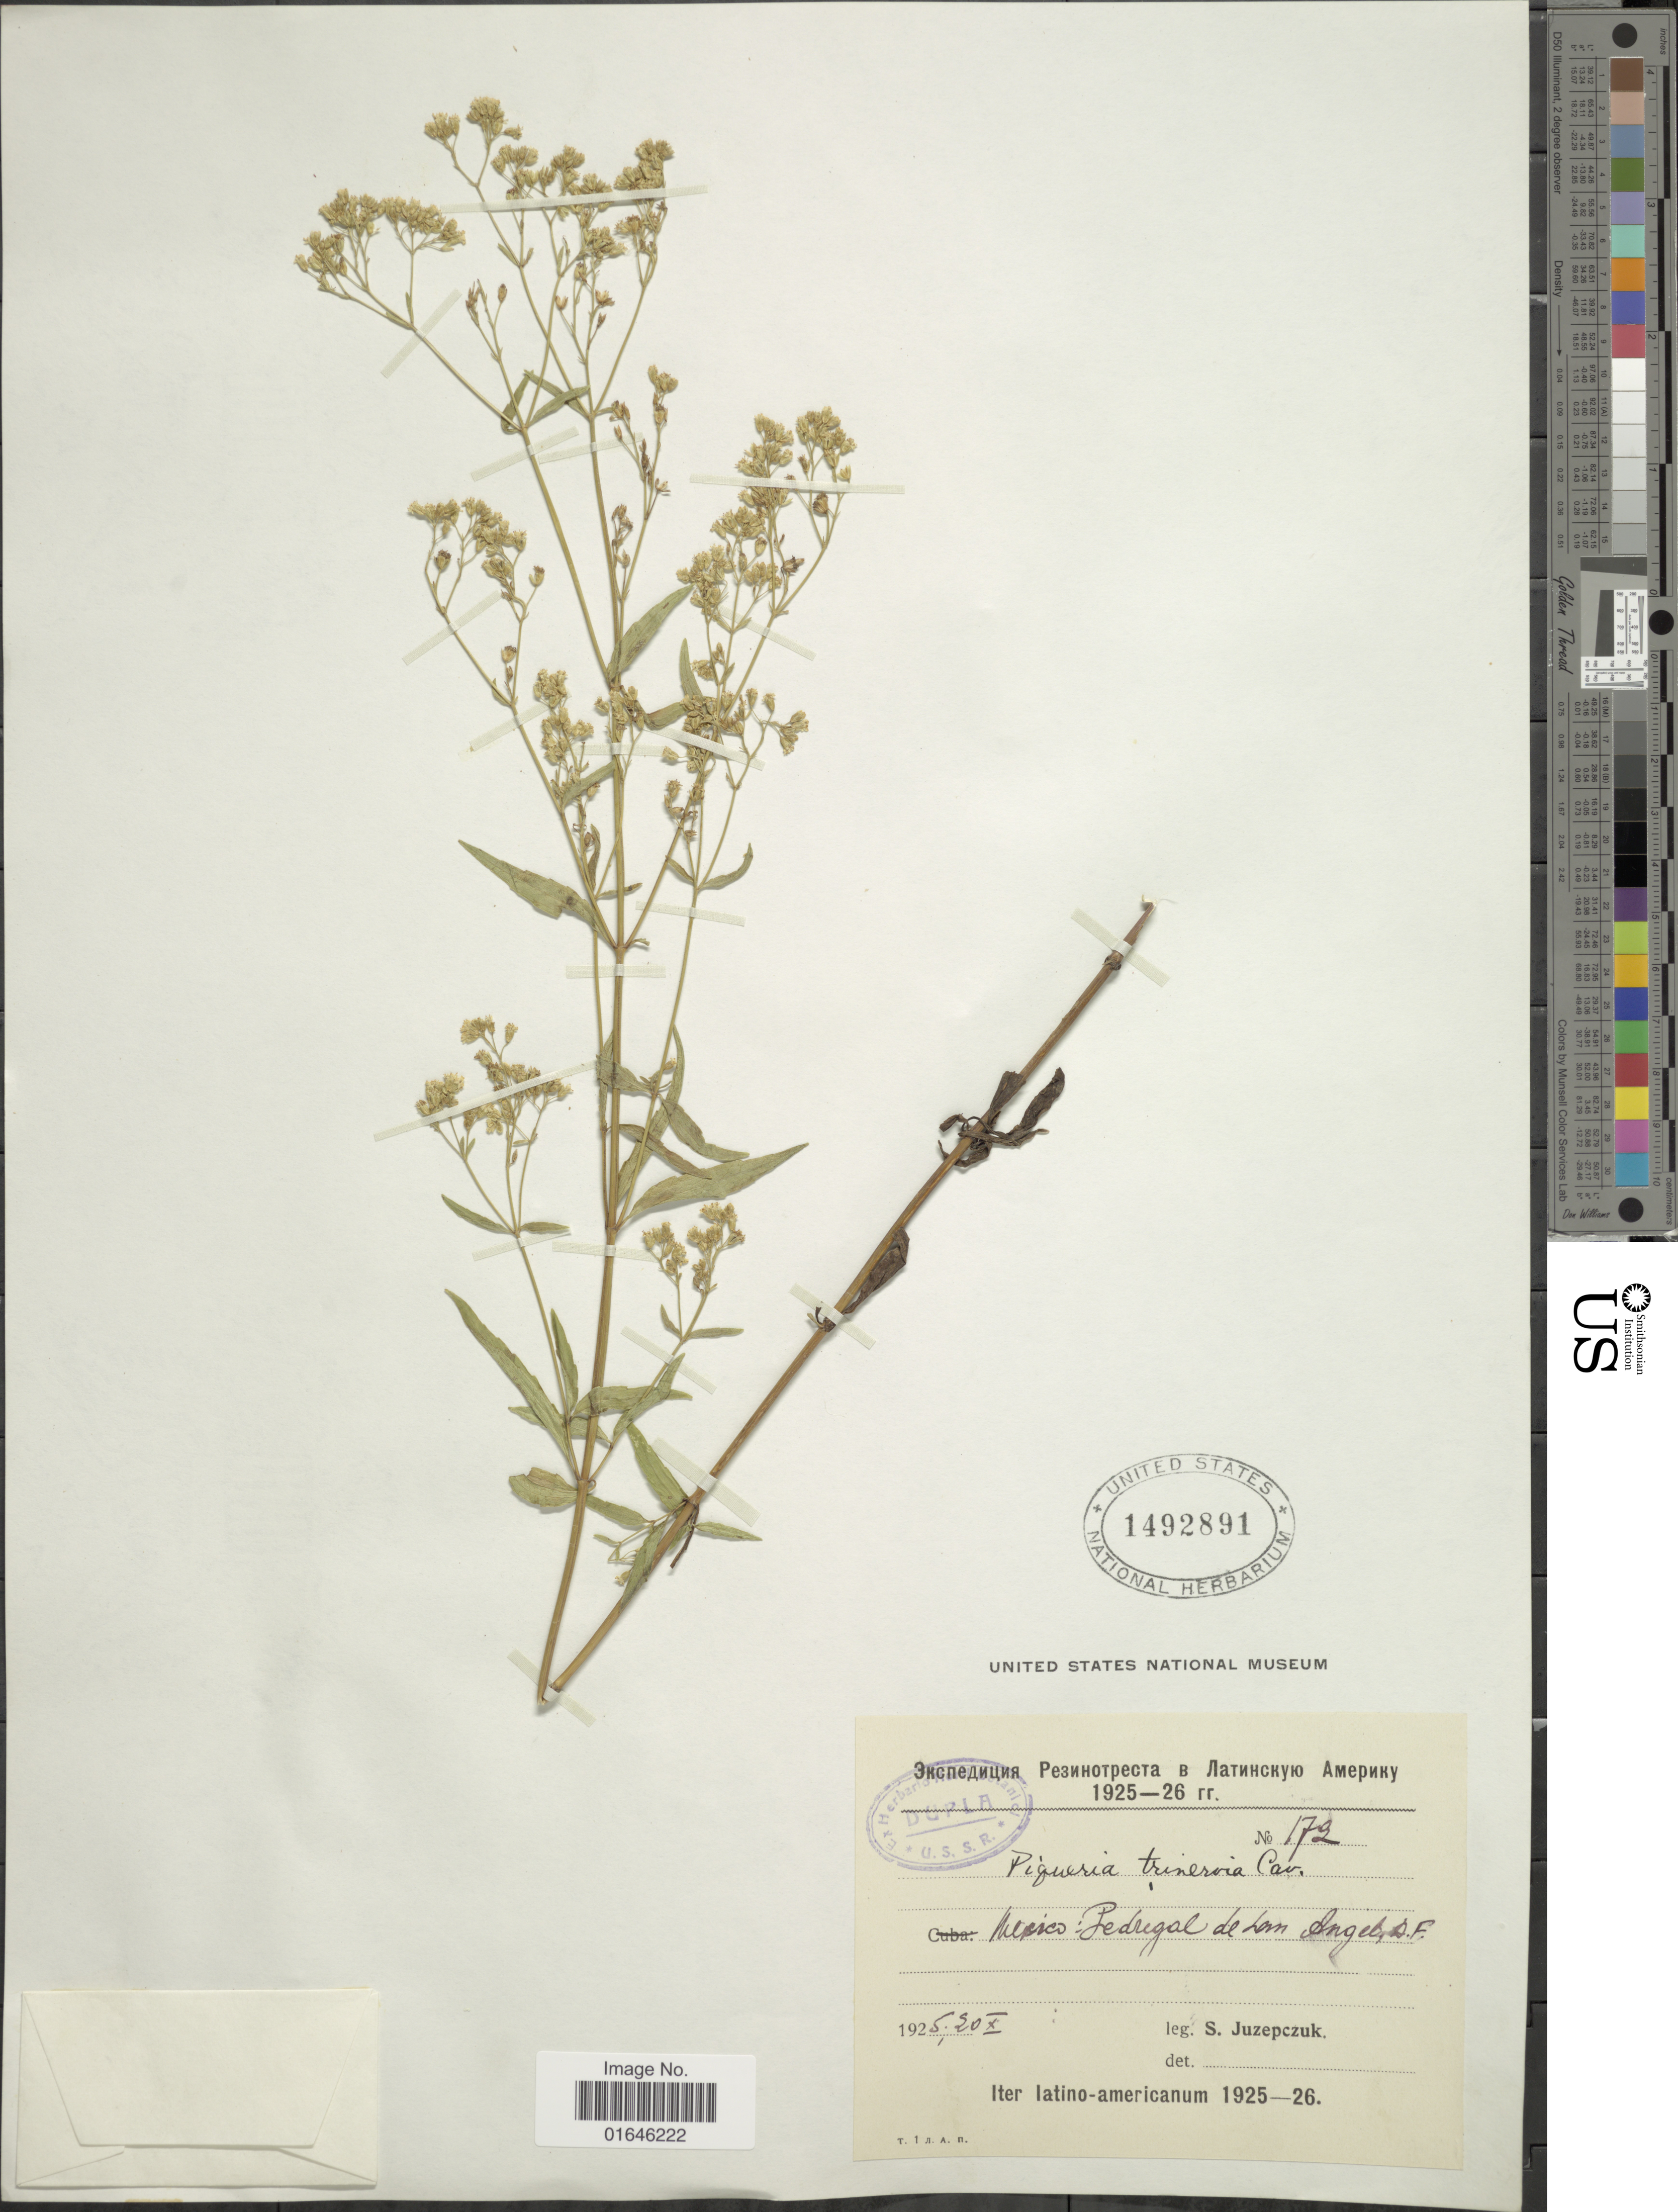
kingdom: Plantae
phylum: Tracheophyta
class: Magnoliopsida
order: Asterales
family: Asteraceae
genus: Piqueria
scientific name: Piqueria trinervia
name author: Cav.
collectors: S. V. Juzepczuk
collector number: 172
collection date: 1925-10-20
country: Mexico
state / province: Distrito Federal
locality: Pedregal de San Angel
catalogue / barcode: US 1492891